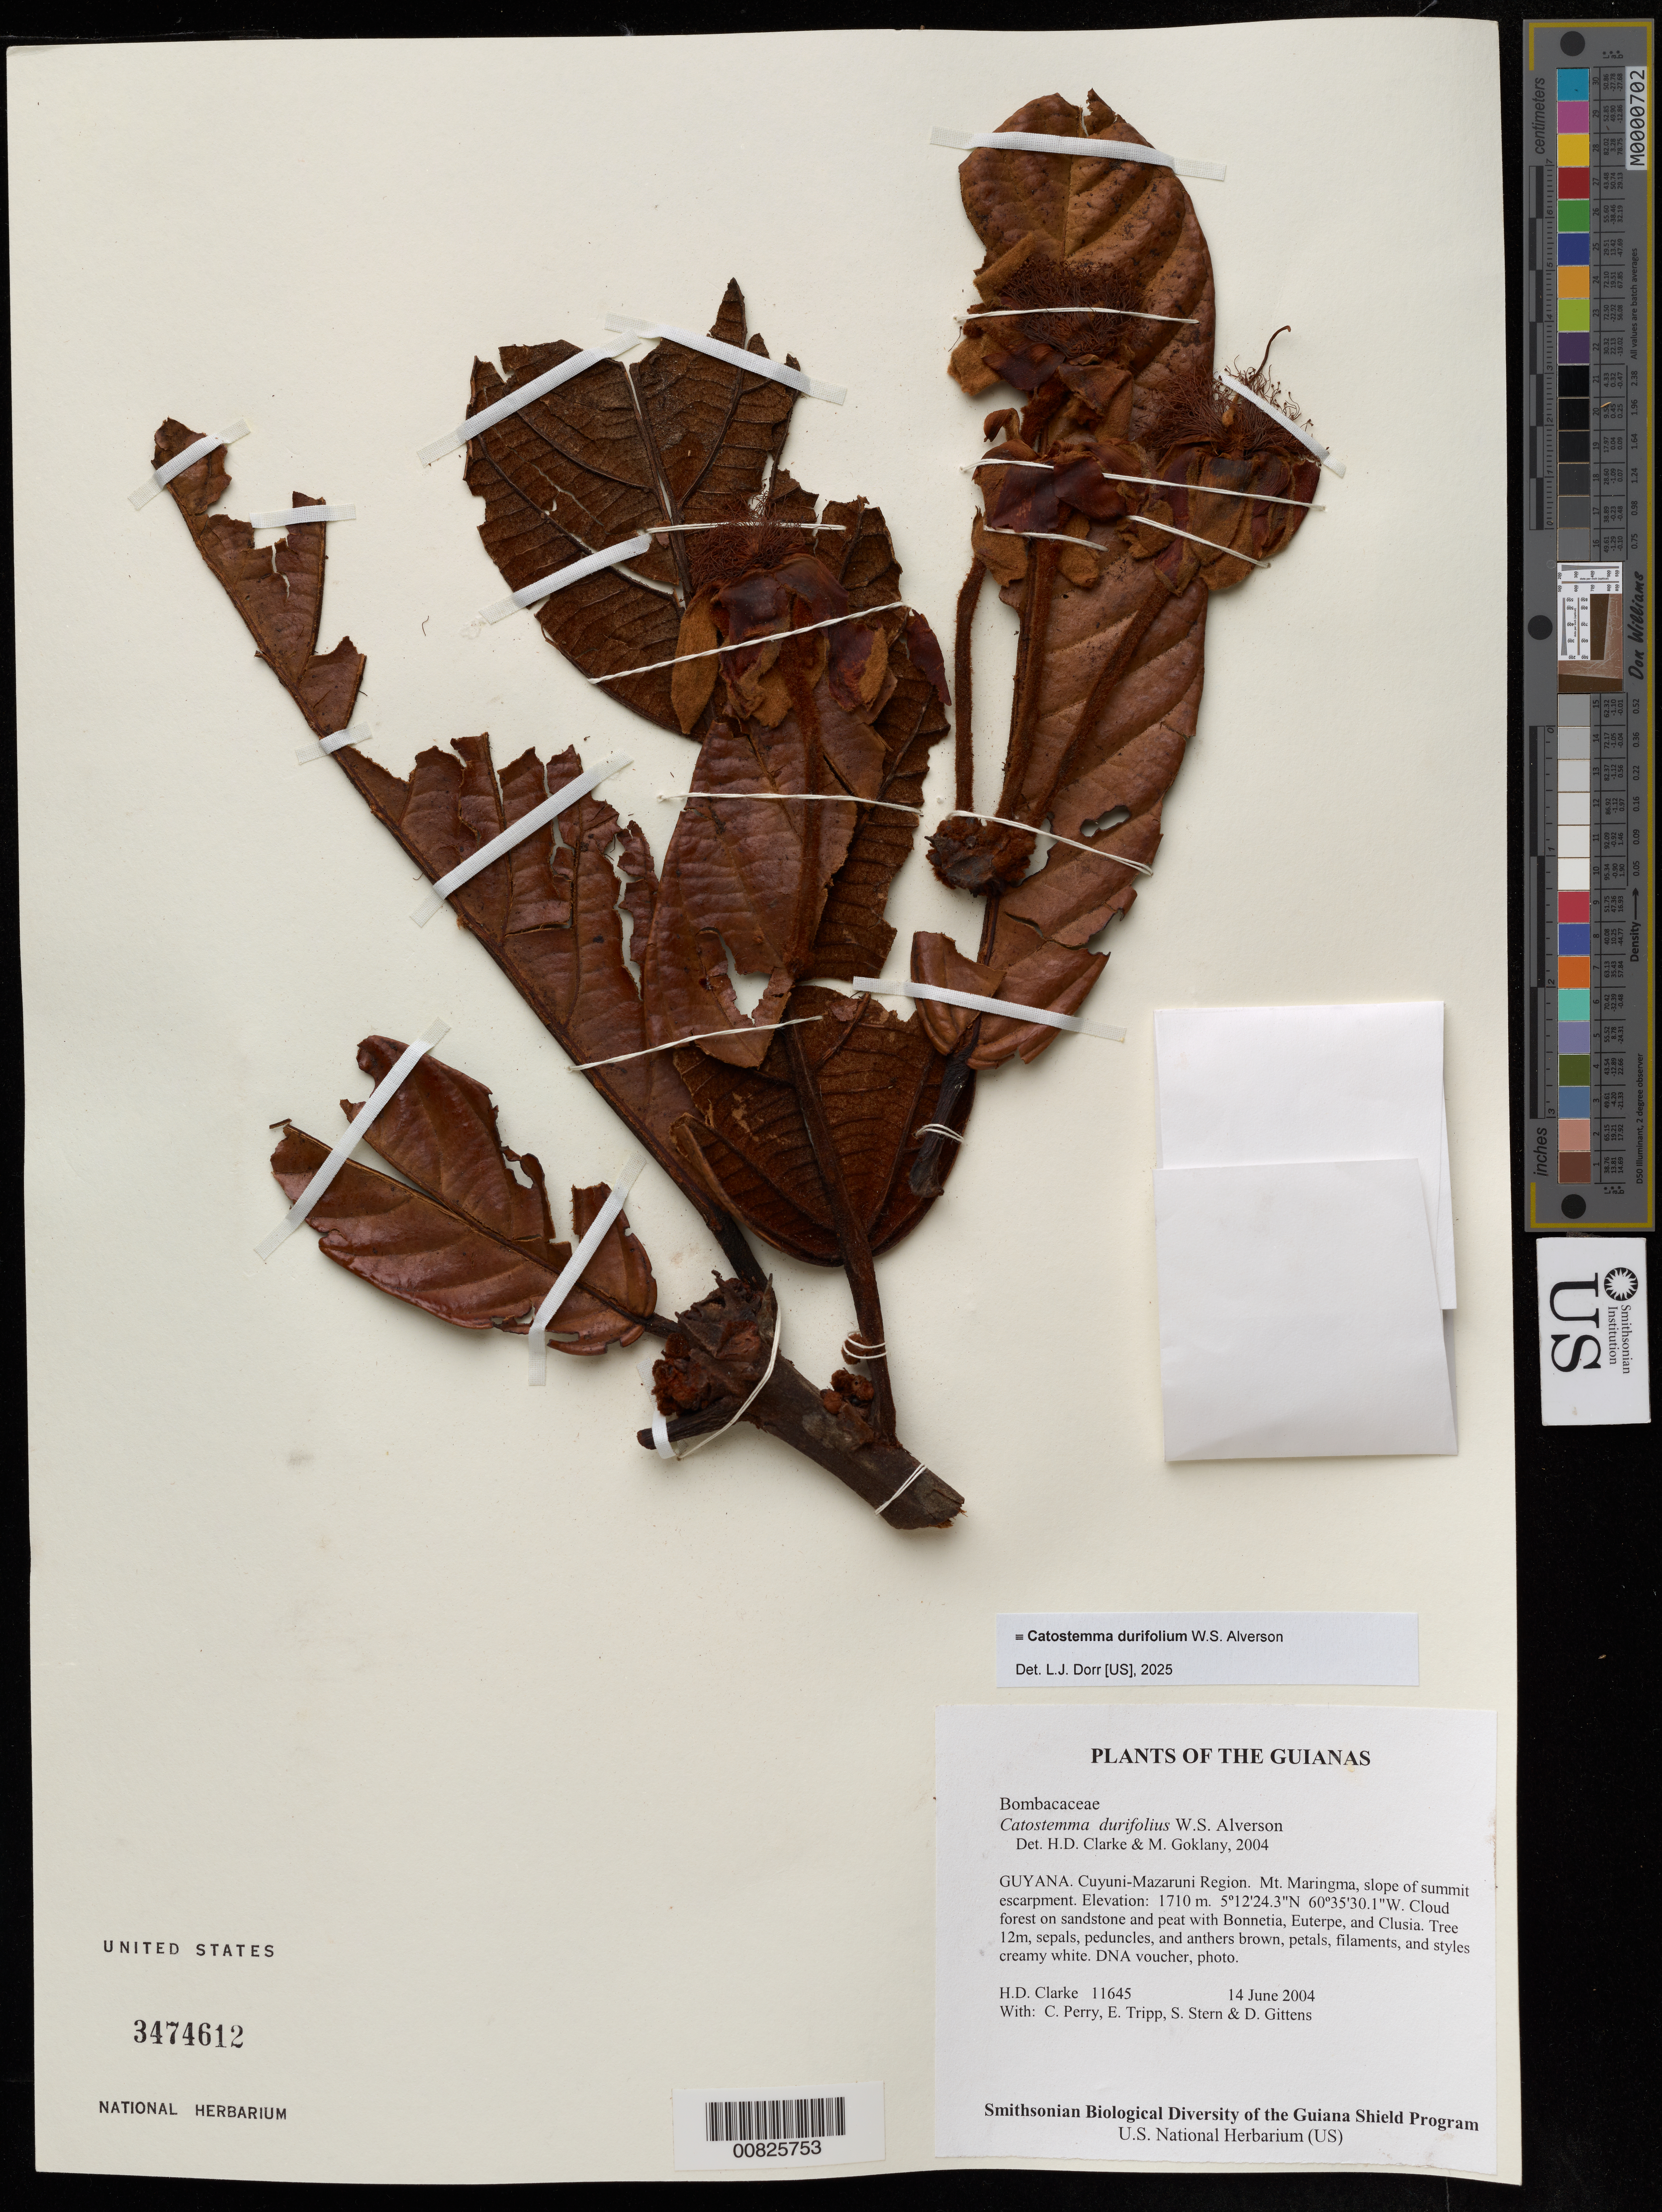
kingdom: Plantae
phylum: Tracheophyta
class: Magnoliopsida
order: Malvales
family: Malvaceae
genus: Catostemma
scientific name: Catostemma durifolium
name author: W.S. Alverson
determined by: Dorr, Laurence J., Curator (BOT), Smithsonian Institution - National Museum of Natural History (UNITED STATES)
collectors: H. D. Clarke, C. Perry, E. Tripp, S. R. Stern & D. Gittens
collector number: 11645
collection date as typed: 14 June 2004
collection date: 2004-06-14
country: Guyana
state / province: Cuyuni-Mazaruni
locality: Mt. Maringma, slope of summit escarpment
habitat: Cloud forest on sandstone and peat with Bonnetia, Euterpe, and Clusia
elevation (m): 1710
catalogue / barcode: US 3474612